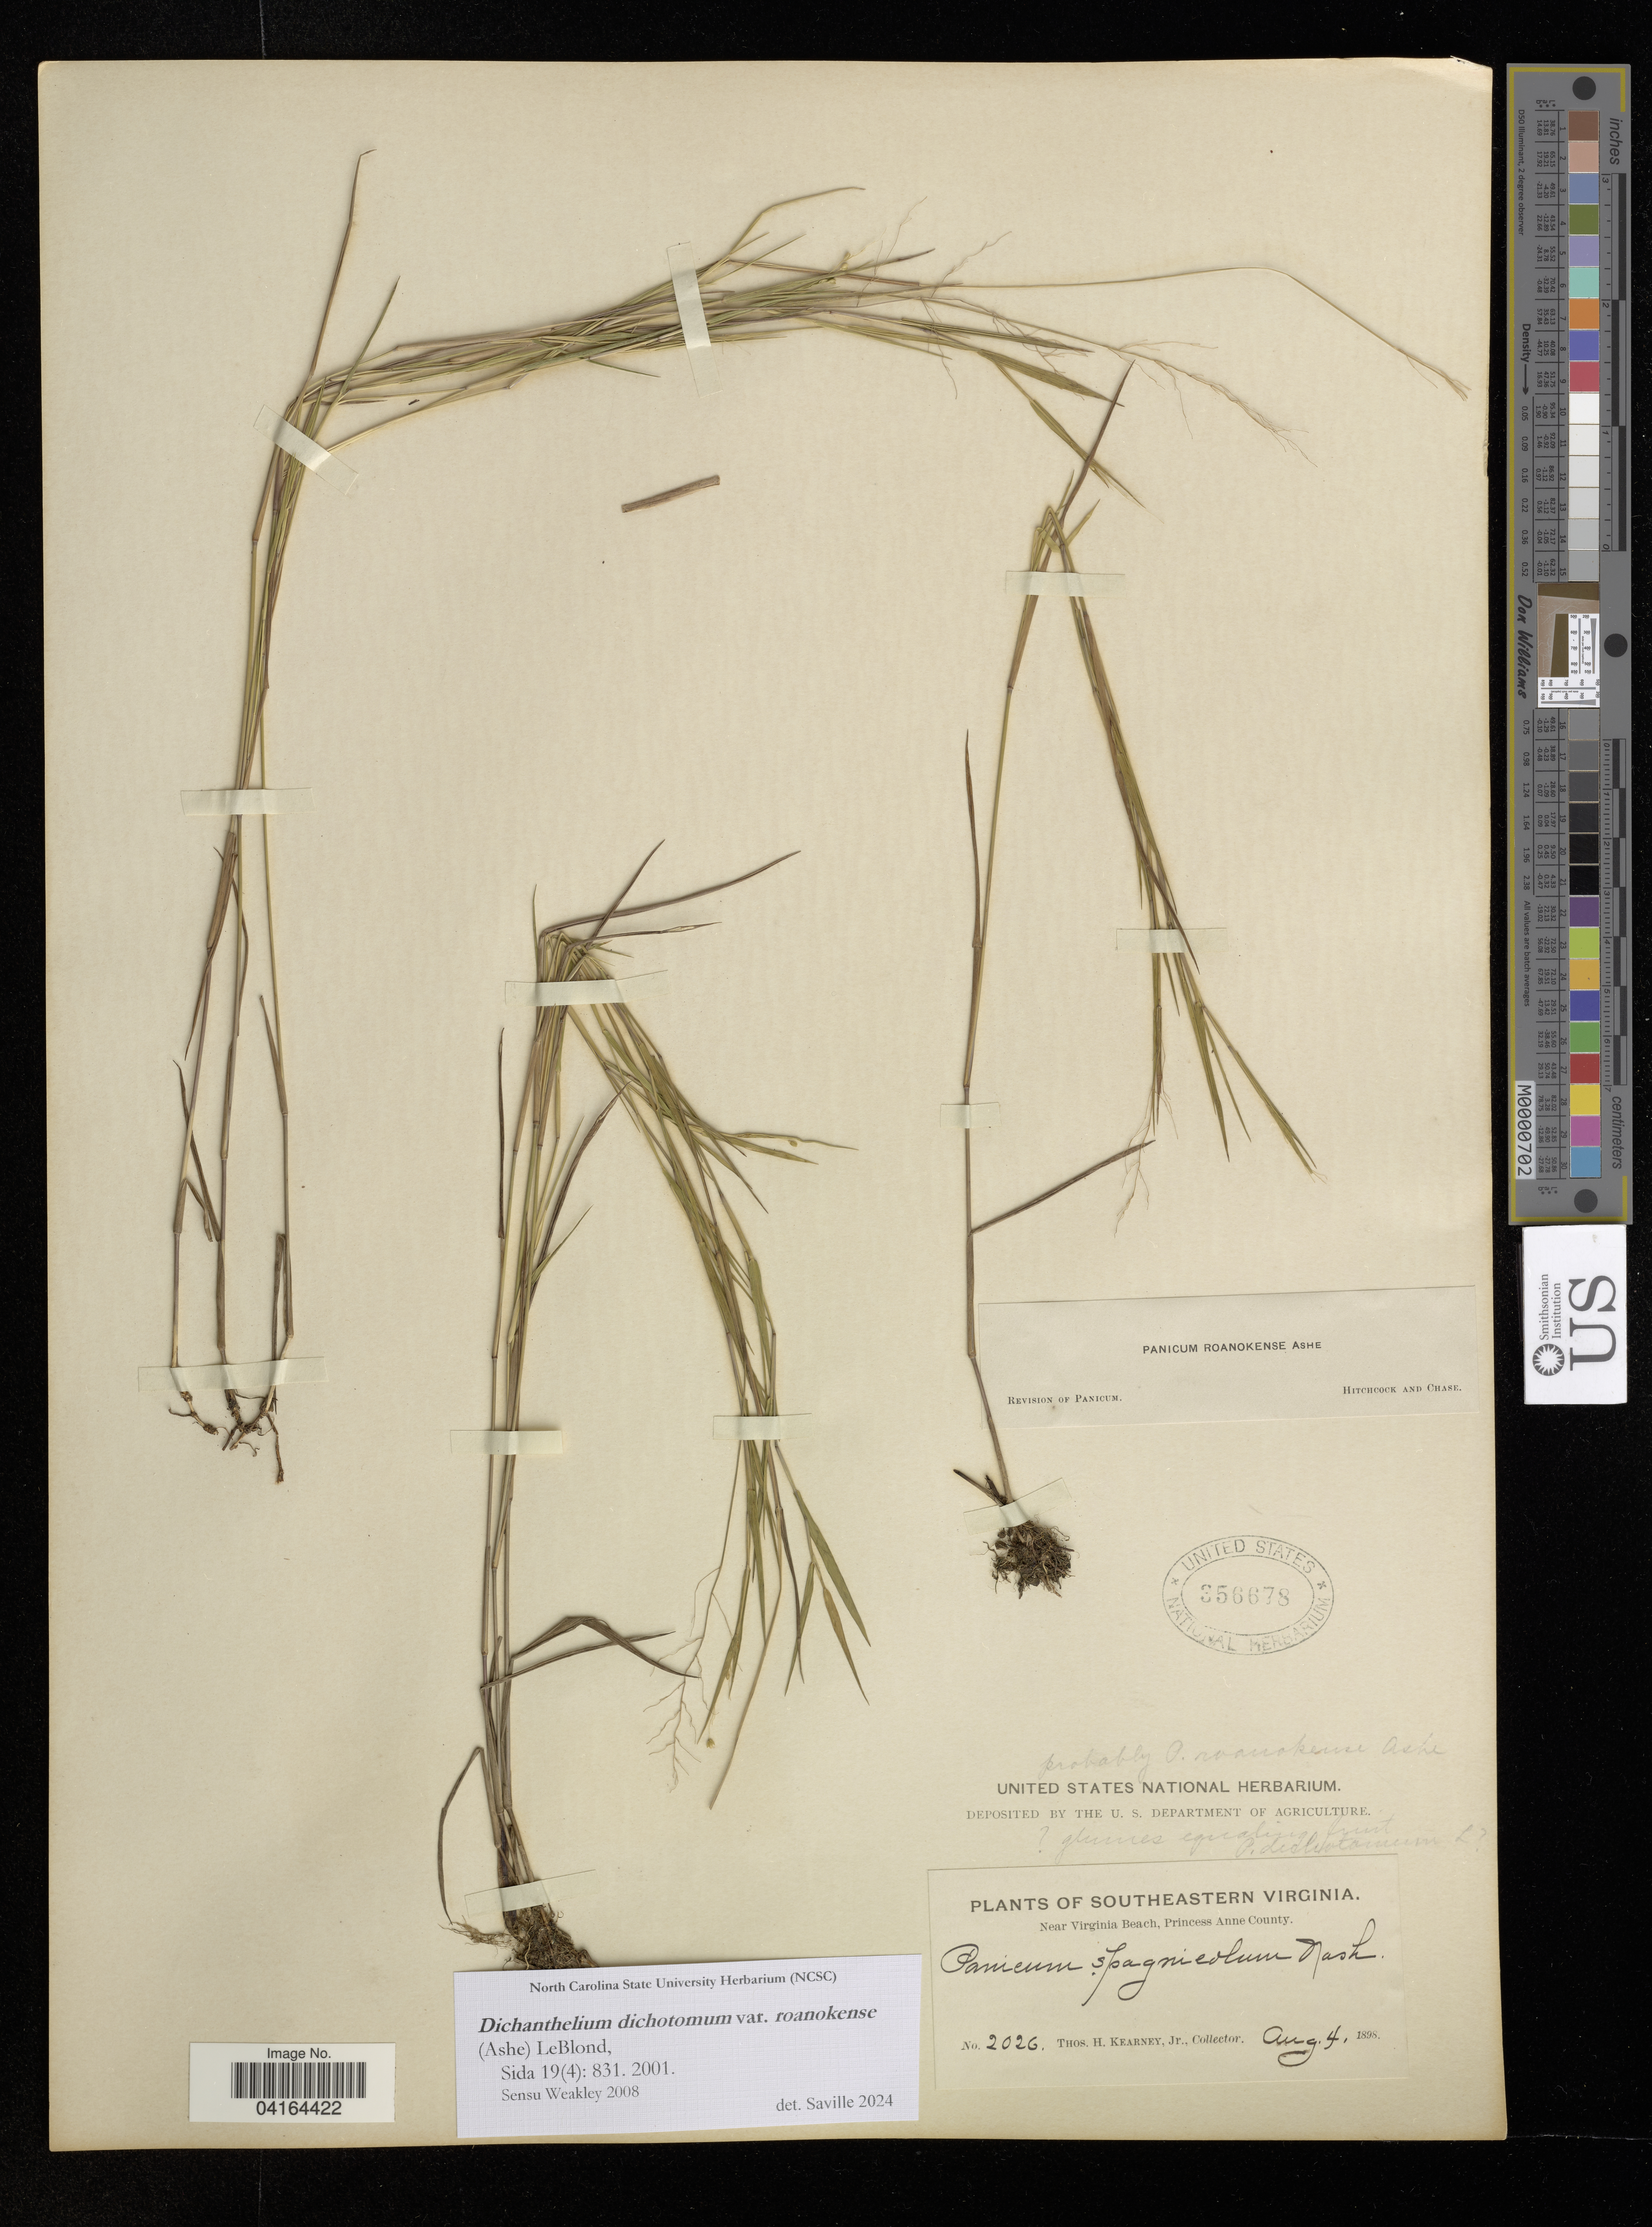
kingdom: Plantae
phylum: Tracheophyta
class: Liliopsida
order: Poales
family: Poaceae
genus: Dichanthelium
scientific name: Dichanthelium dichotomum var. roanokense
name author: (Ashe) LeBlond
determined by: Saville, A. C., (NCSC), North Carolina State University (UNITED STATES)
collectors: T. H. Kearney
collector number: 2026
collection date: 1898-08-04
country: United States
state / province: Virginia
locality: Southeastern Virginia. Near Virginia Beach, Princess Anne County.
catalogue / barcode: US 356678